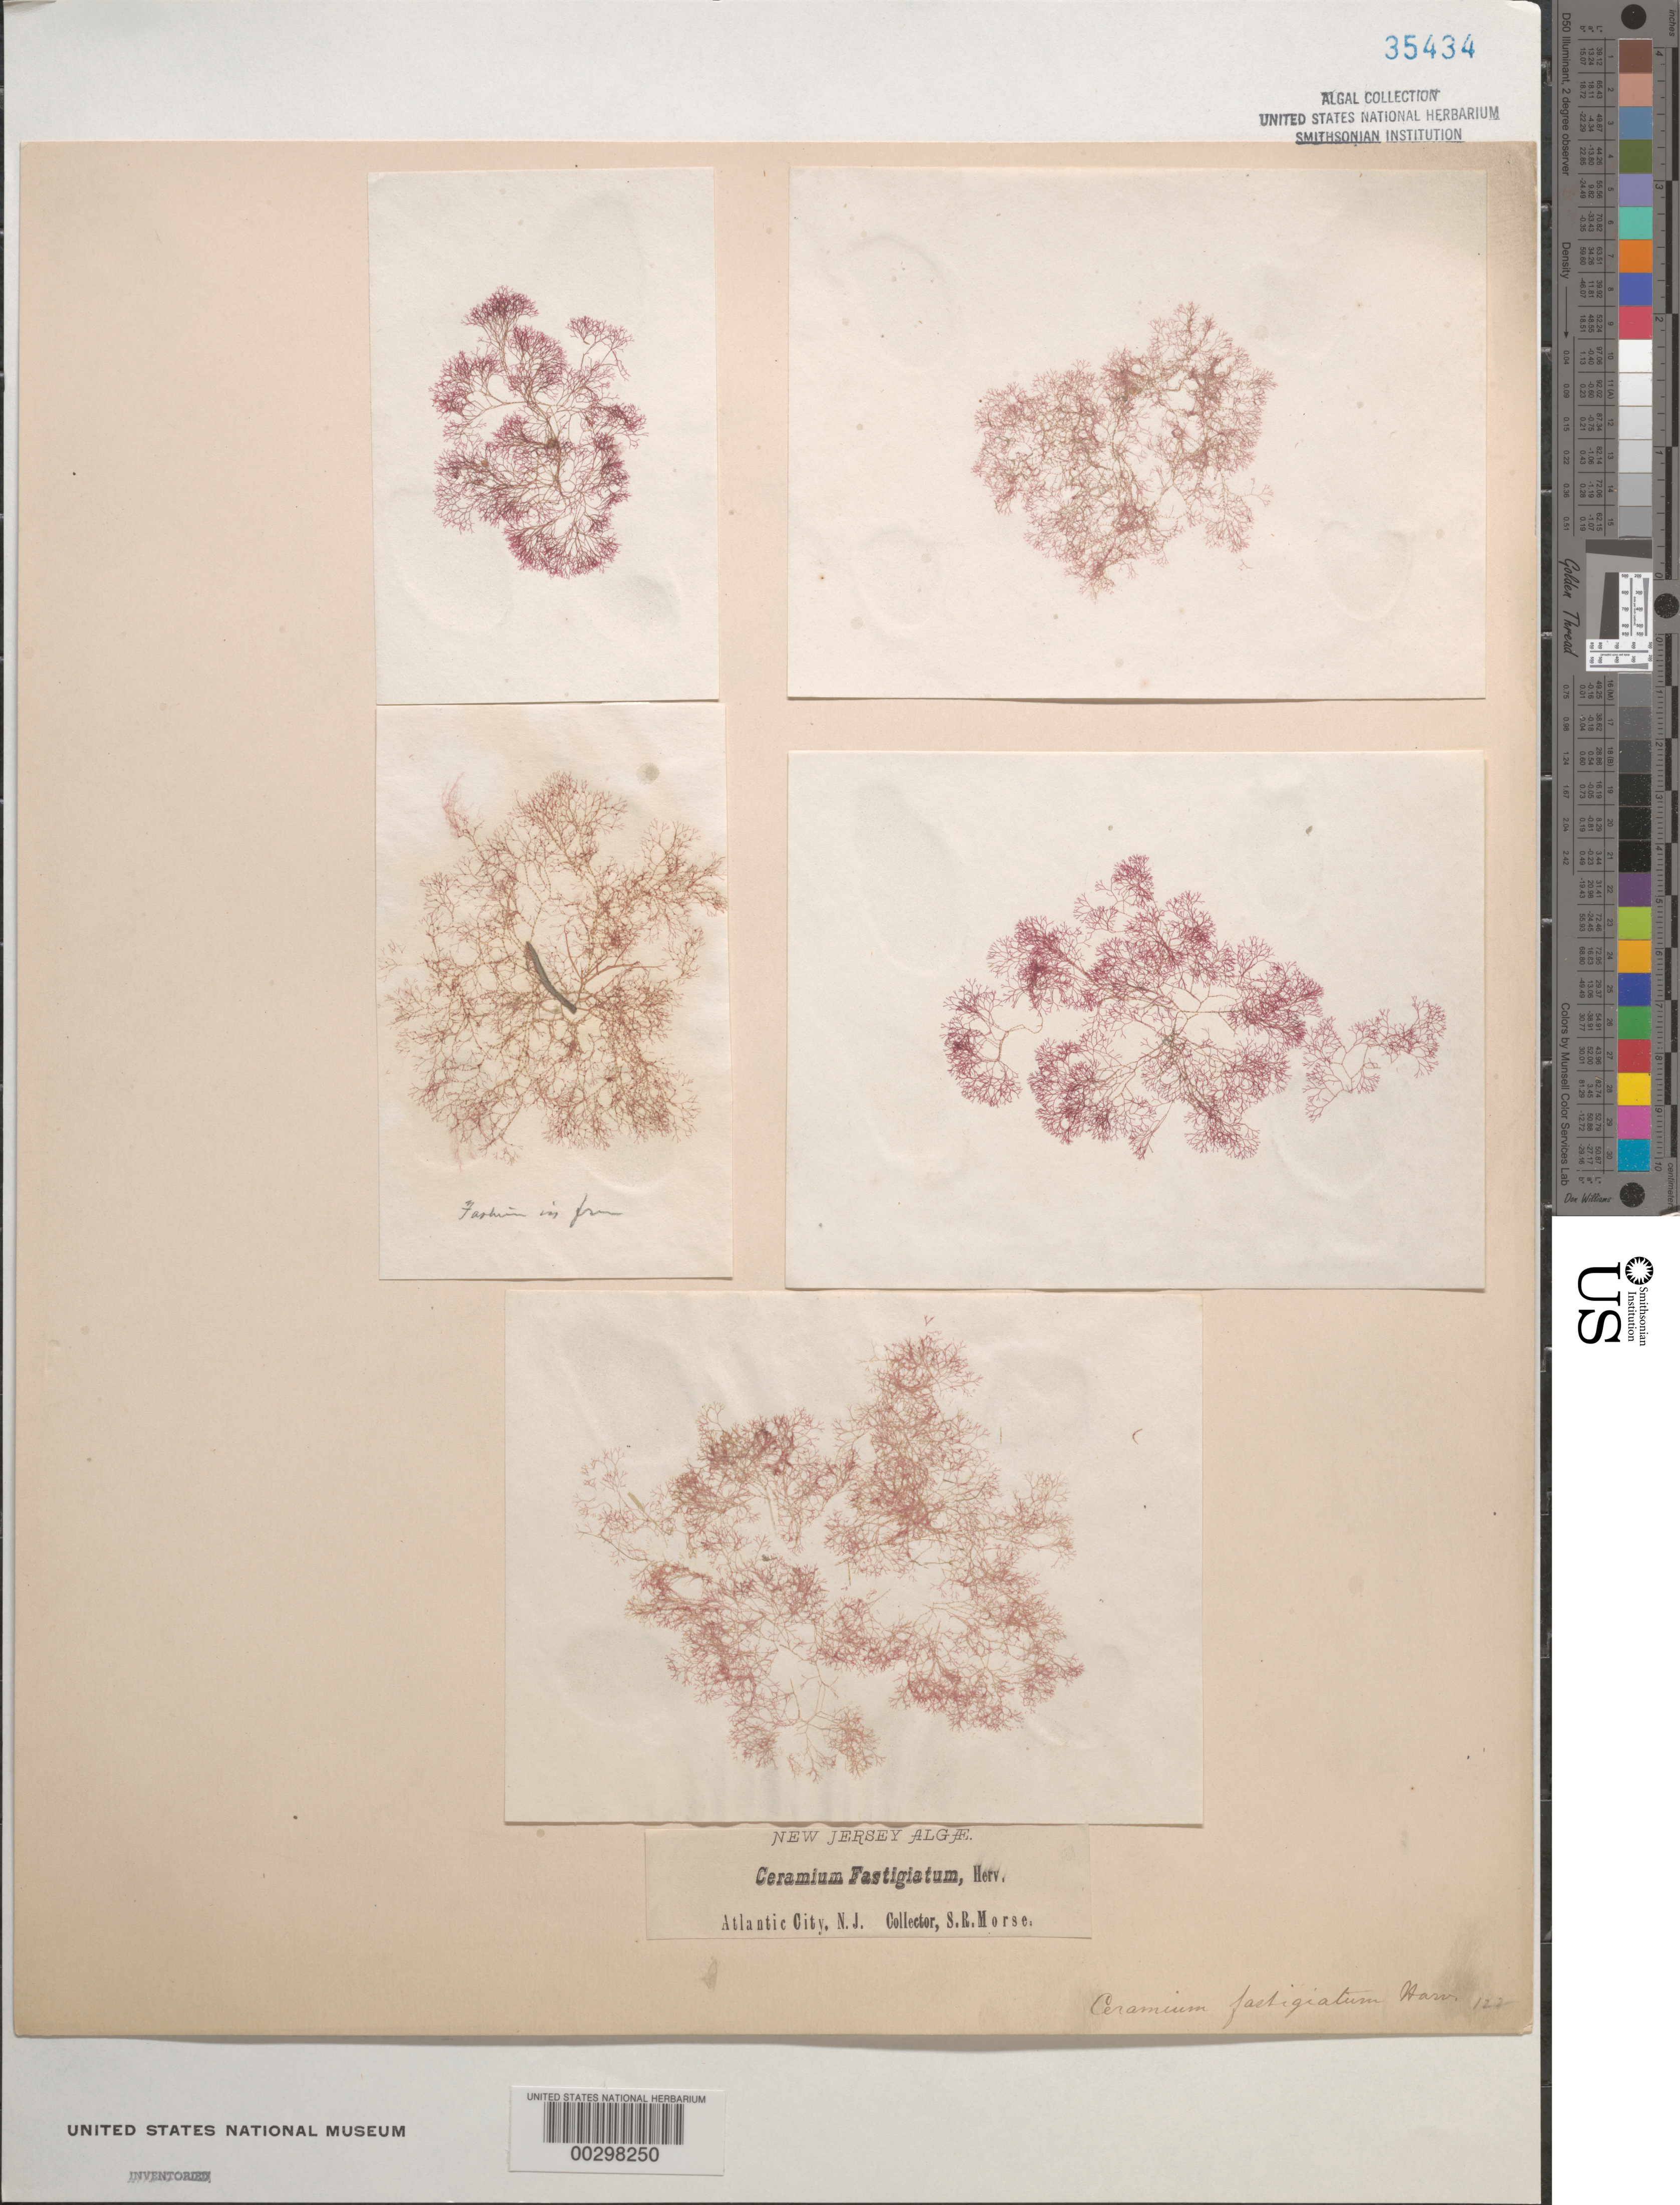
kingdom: Plantae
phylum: Rhodophyta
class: Florideophyceae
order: Ceramiales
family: Ceramiaceae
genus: Ceramium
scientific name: Ceramium fastigiatum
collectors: S. Morse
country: United States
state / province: New Jersey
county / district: Atlantic County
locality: Atlantic City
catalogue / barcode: US 35434